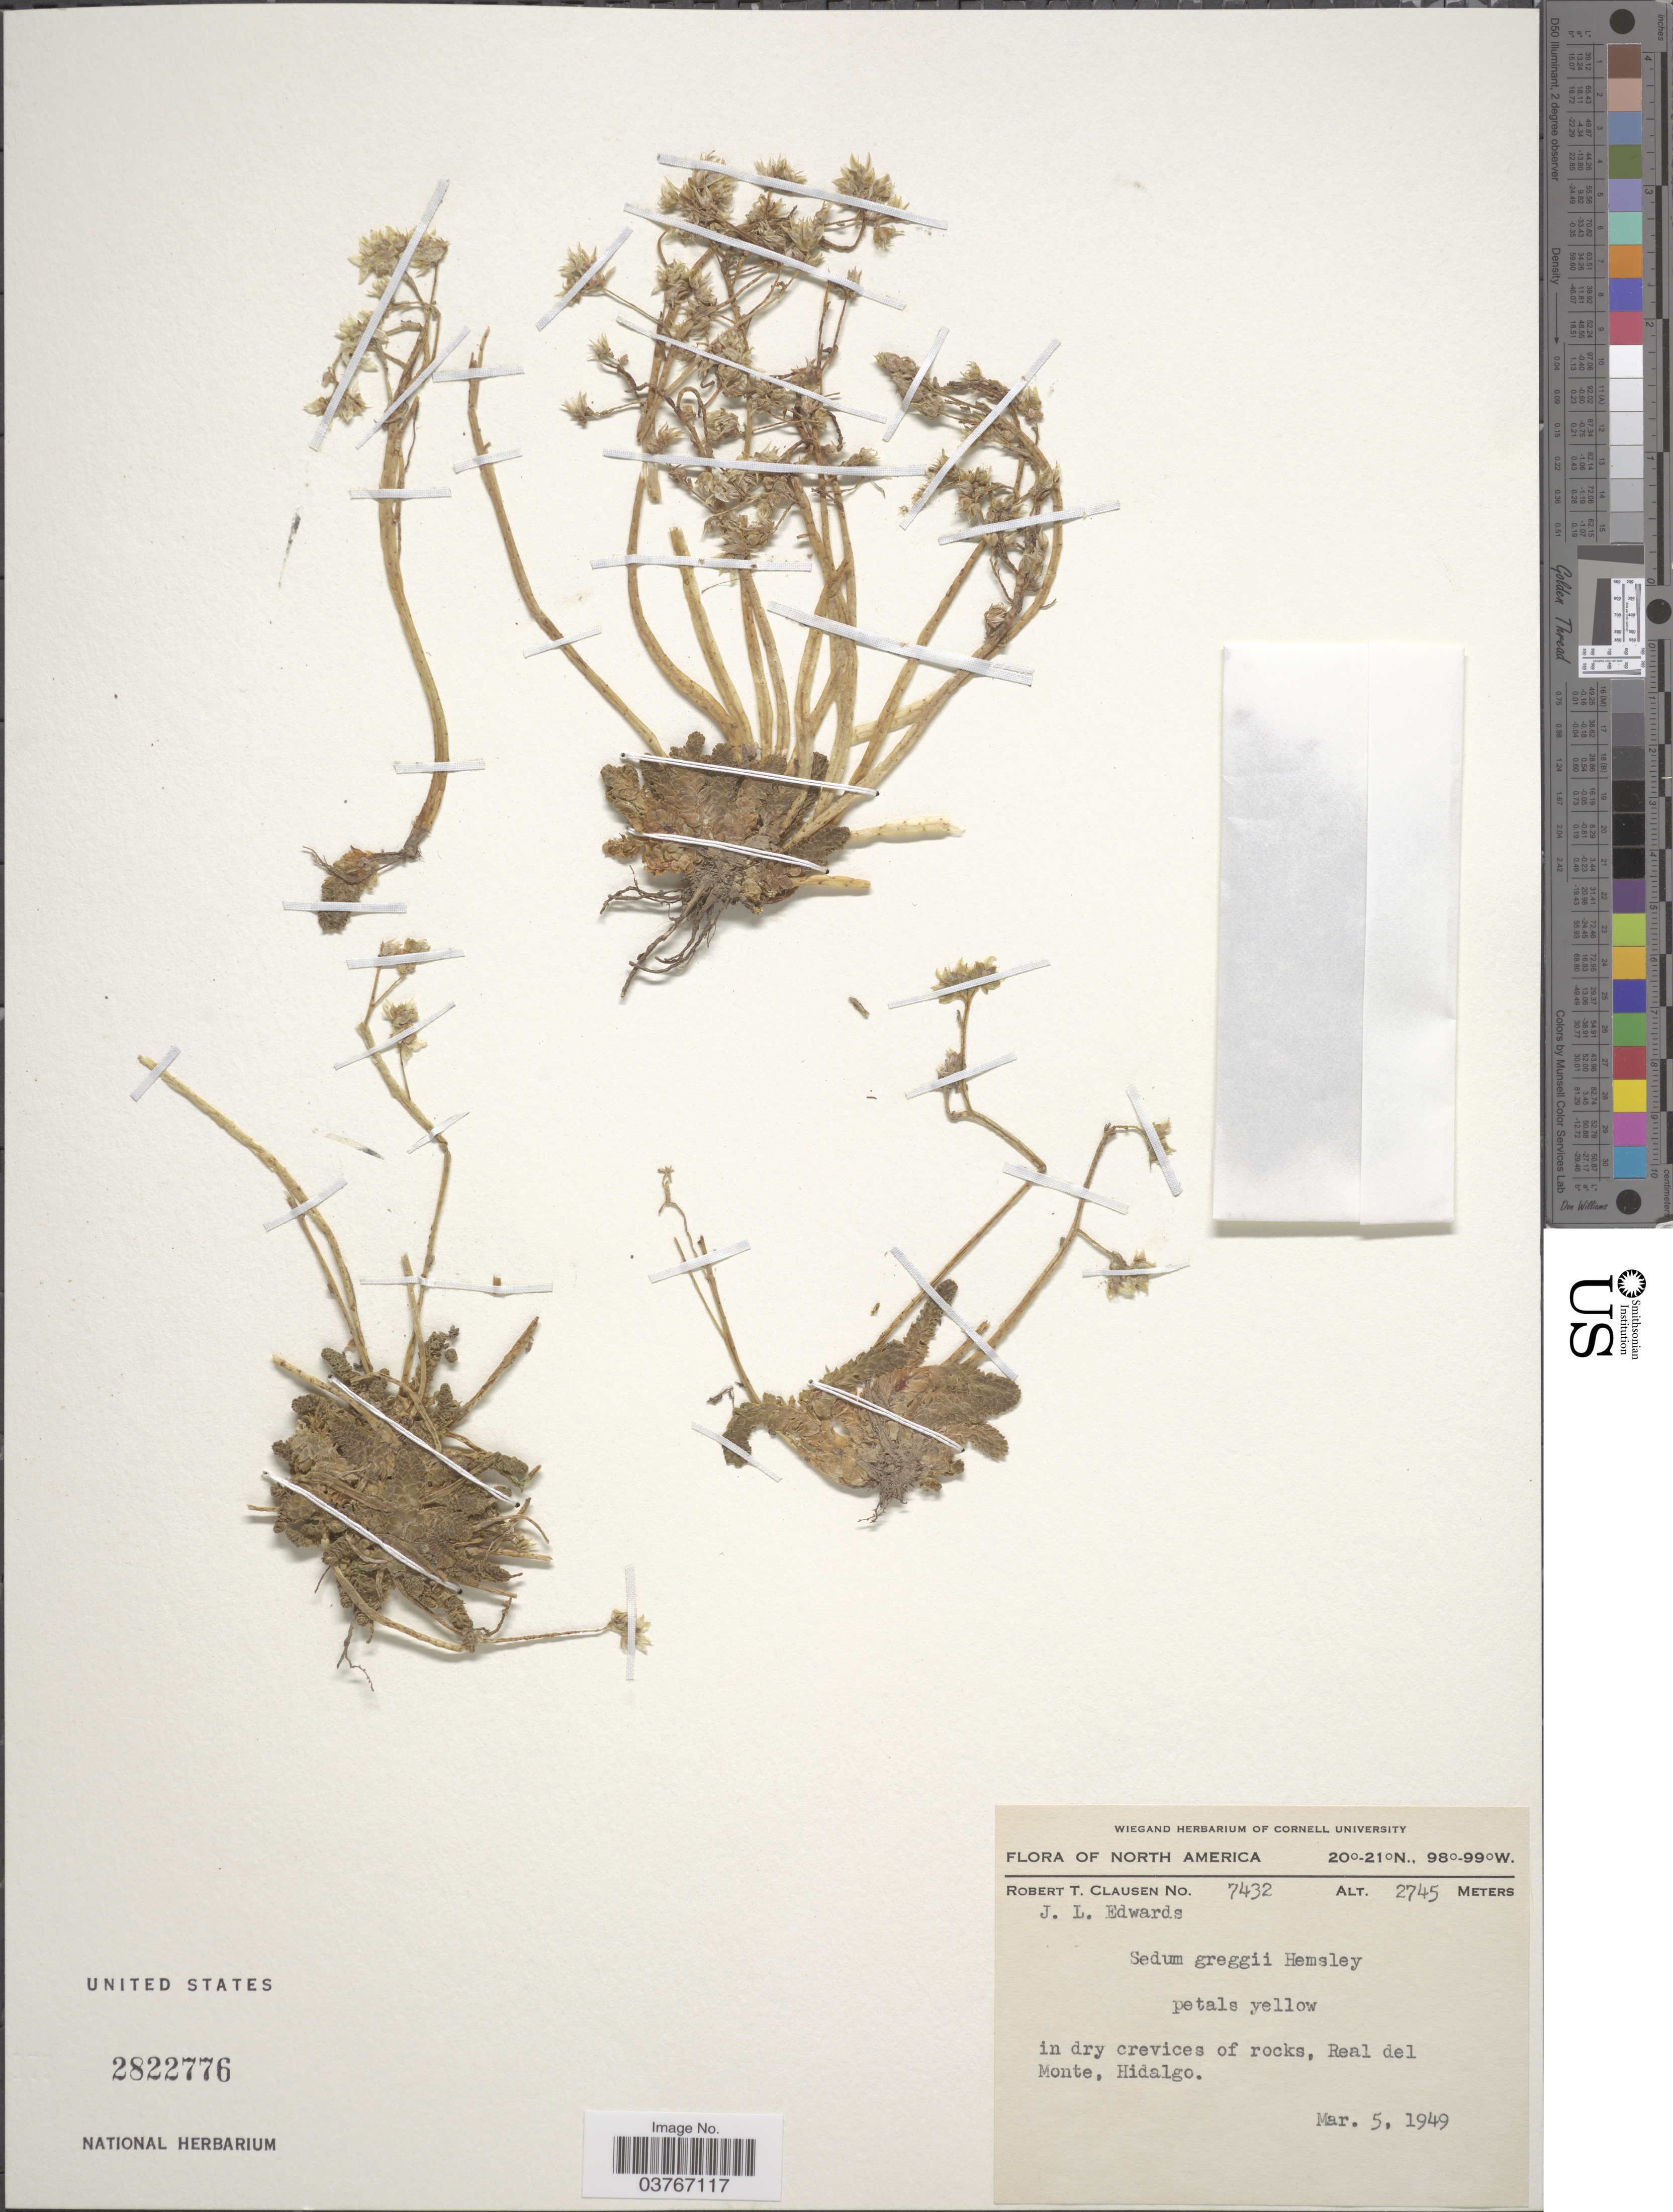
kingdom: Plantae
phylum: Tracheophyta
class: Magnoliopsida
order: Saxifragales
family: Crassulaceae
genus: Sedum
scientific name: Sedum greggii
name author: Hemsl.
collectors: R. T. Clausen & J. Edwards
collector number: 7432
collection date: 1949-03-05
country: Mexico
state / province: Hidalgo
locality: In dry crevices of rocks, Real del Monte.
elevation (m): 2745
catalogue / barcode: US 2822776